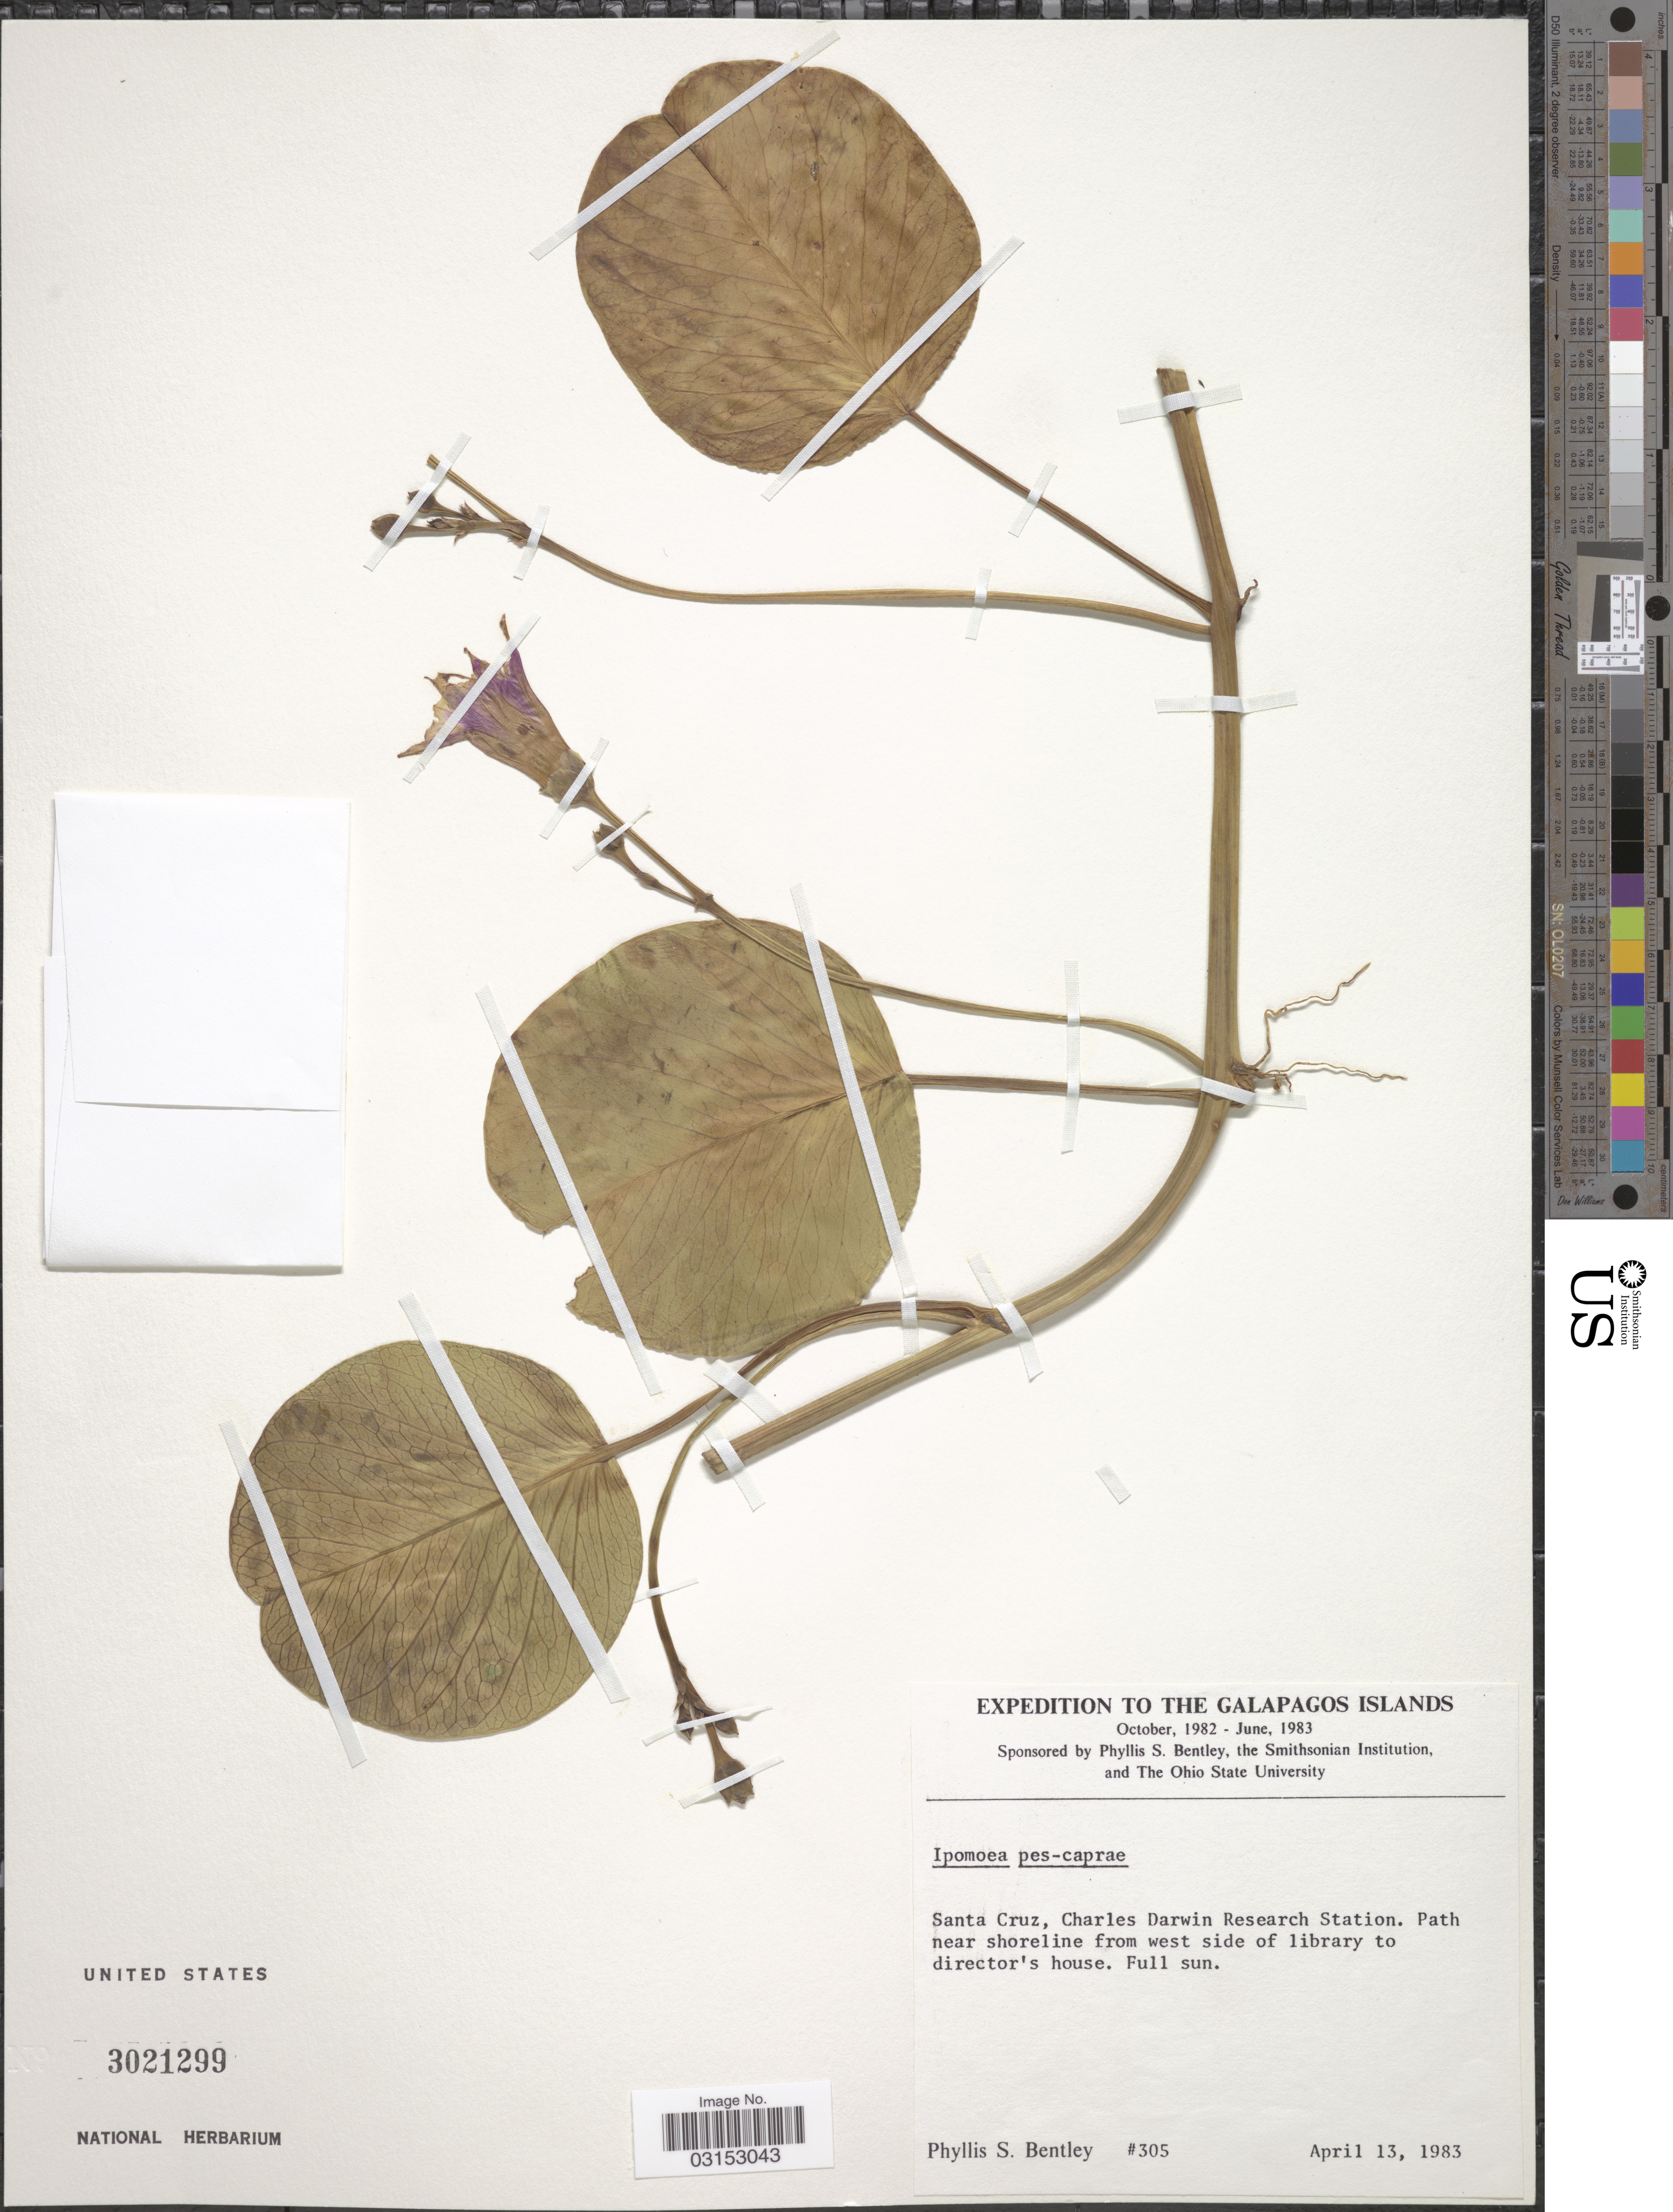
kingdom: Plantae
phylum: Tracheophyta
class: Magnoliopsida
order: Solanales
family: Convolvulaceae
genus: Ipomoea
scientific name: Ipomoea pes-caprae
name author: (L.) R. Br.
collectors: P. S. Bentley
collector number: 305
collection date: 1983-04-13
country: Ecuador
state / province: Colón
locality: Galapagos Islands. Santa Cruz, Charles Darwin Research Station. Path near shoreline from west side of library to director's house.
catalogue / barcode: US 3021299